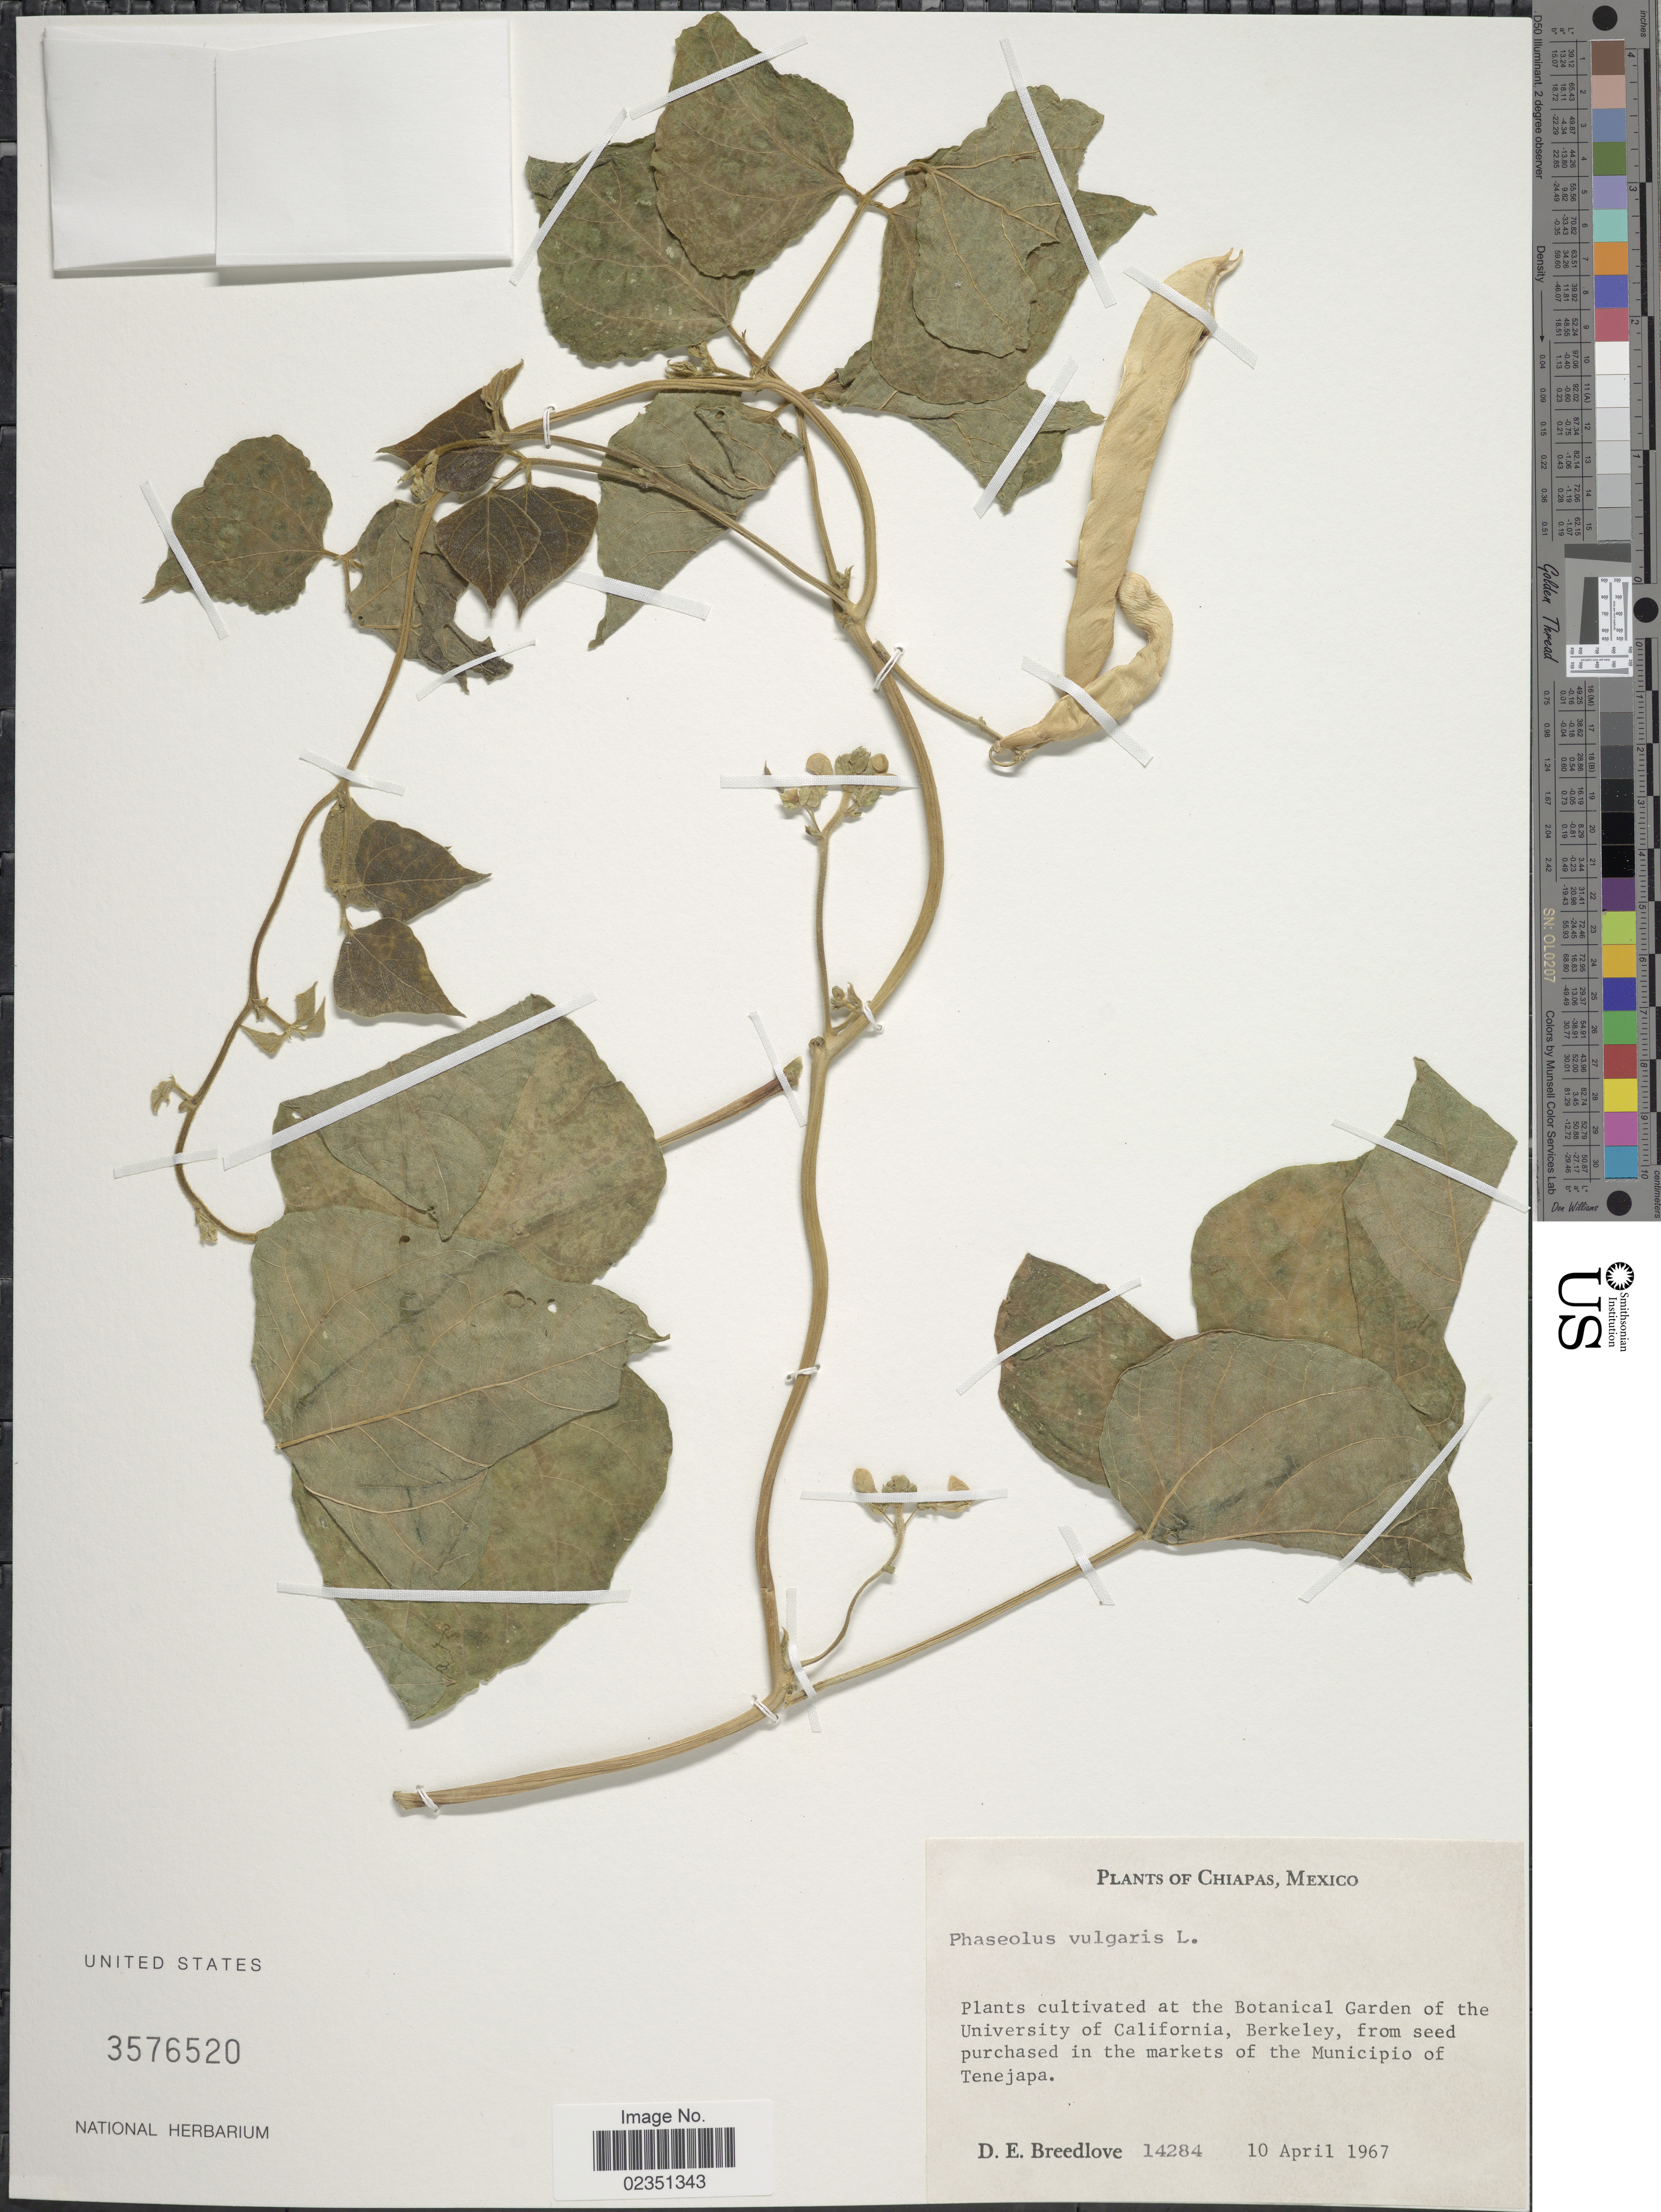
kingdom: Plantae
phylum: Tracheophyta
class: Magnoliopsida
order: Fabales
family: Fabaceae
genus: Phaseolus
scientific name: Phaseolus vulgaris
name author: L.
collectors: D. E. Breedlove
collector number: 14284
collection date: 1967-04-10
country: Mexico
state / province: Chiapas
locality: Cultivated at Botanical Garden of the University of California, Berkeley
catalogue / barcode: US 3576520